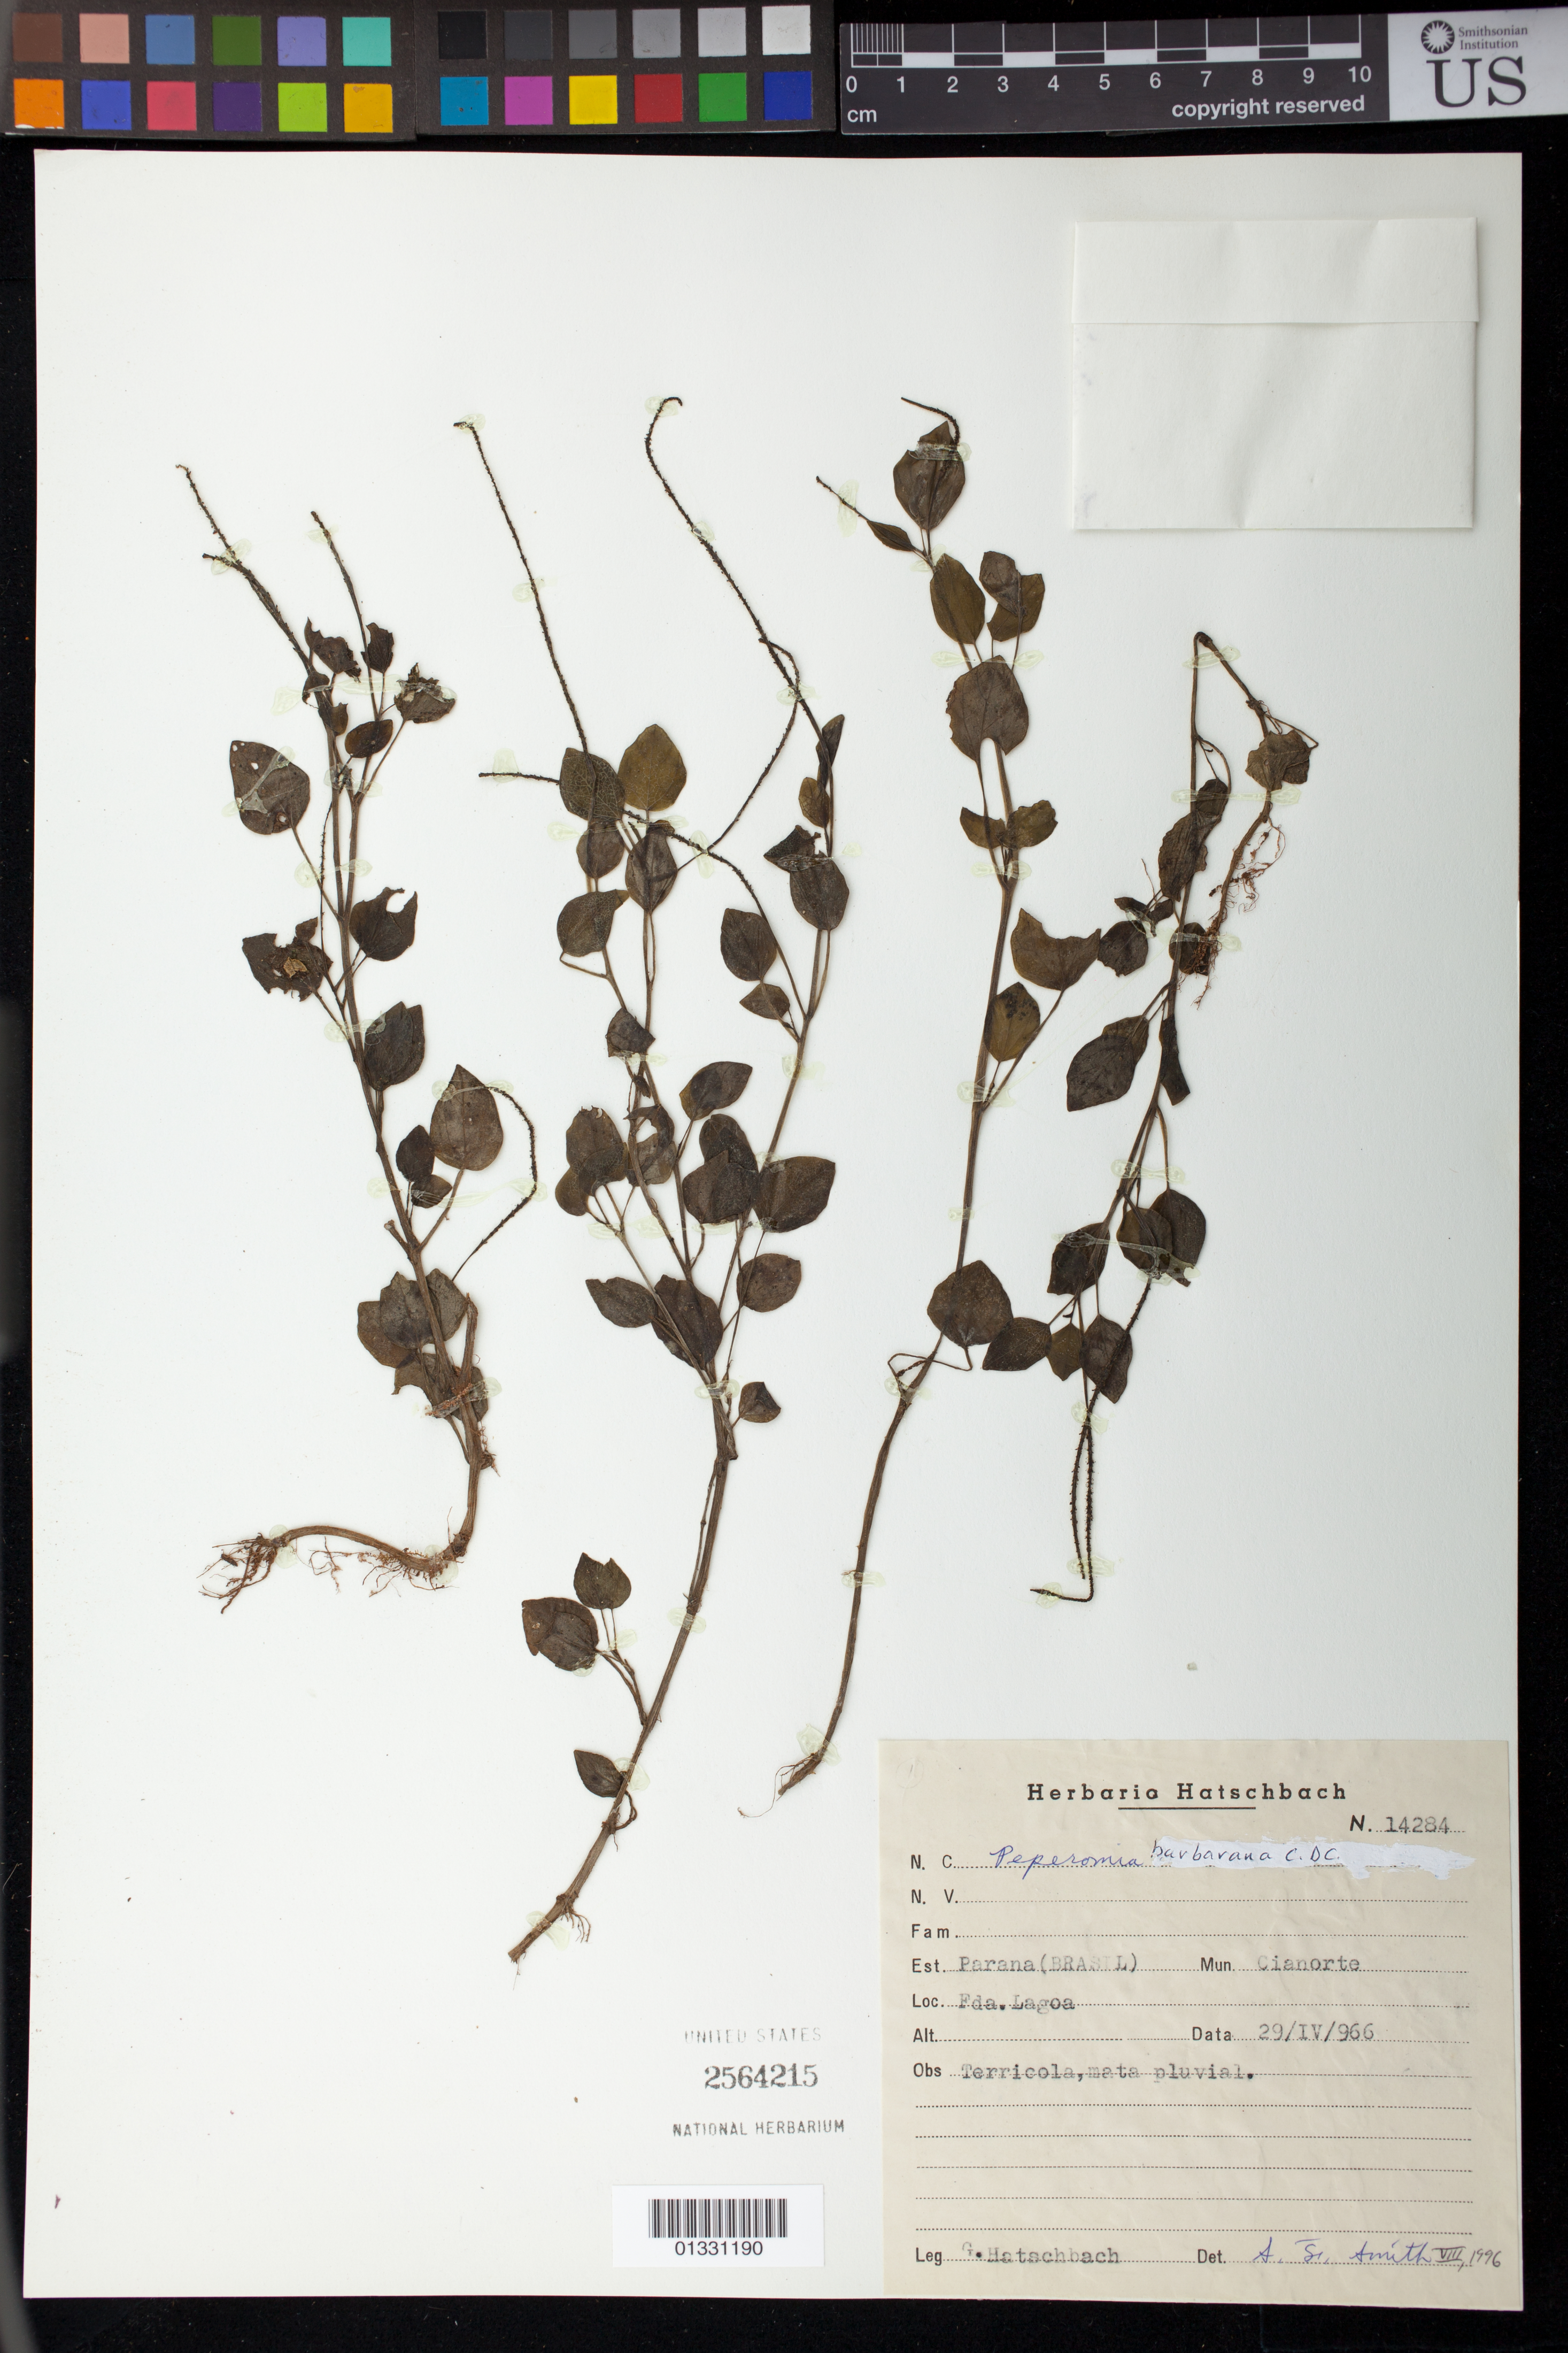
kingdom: Plantae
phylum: Tracheophyta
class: Magnoliopsida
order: Piperales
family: Piperaceae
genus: Peperomia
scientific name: Peperomia barbarana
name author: C. DC.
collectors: G. Hatschbach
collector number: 14284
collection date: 1966-04-29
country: Brazil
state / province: Paraná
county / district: Cianorte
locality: Fda. Lagoa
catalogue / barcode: US 2564215